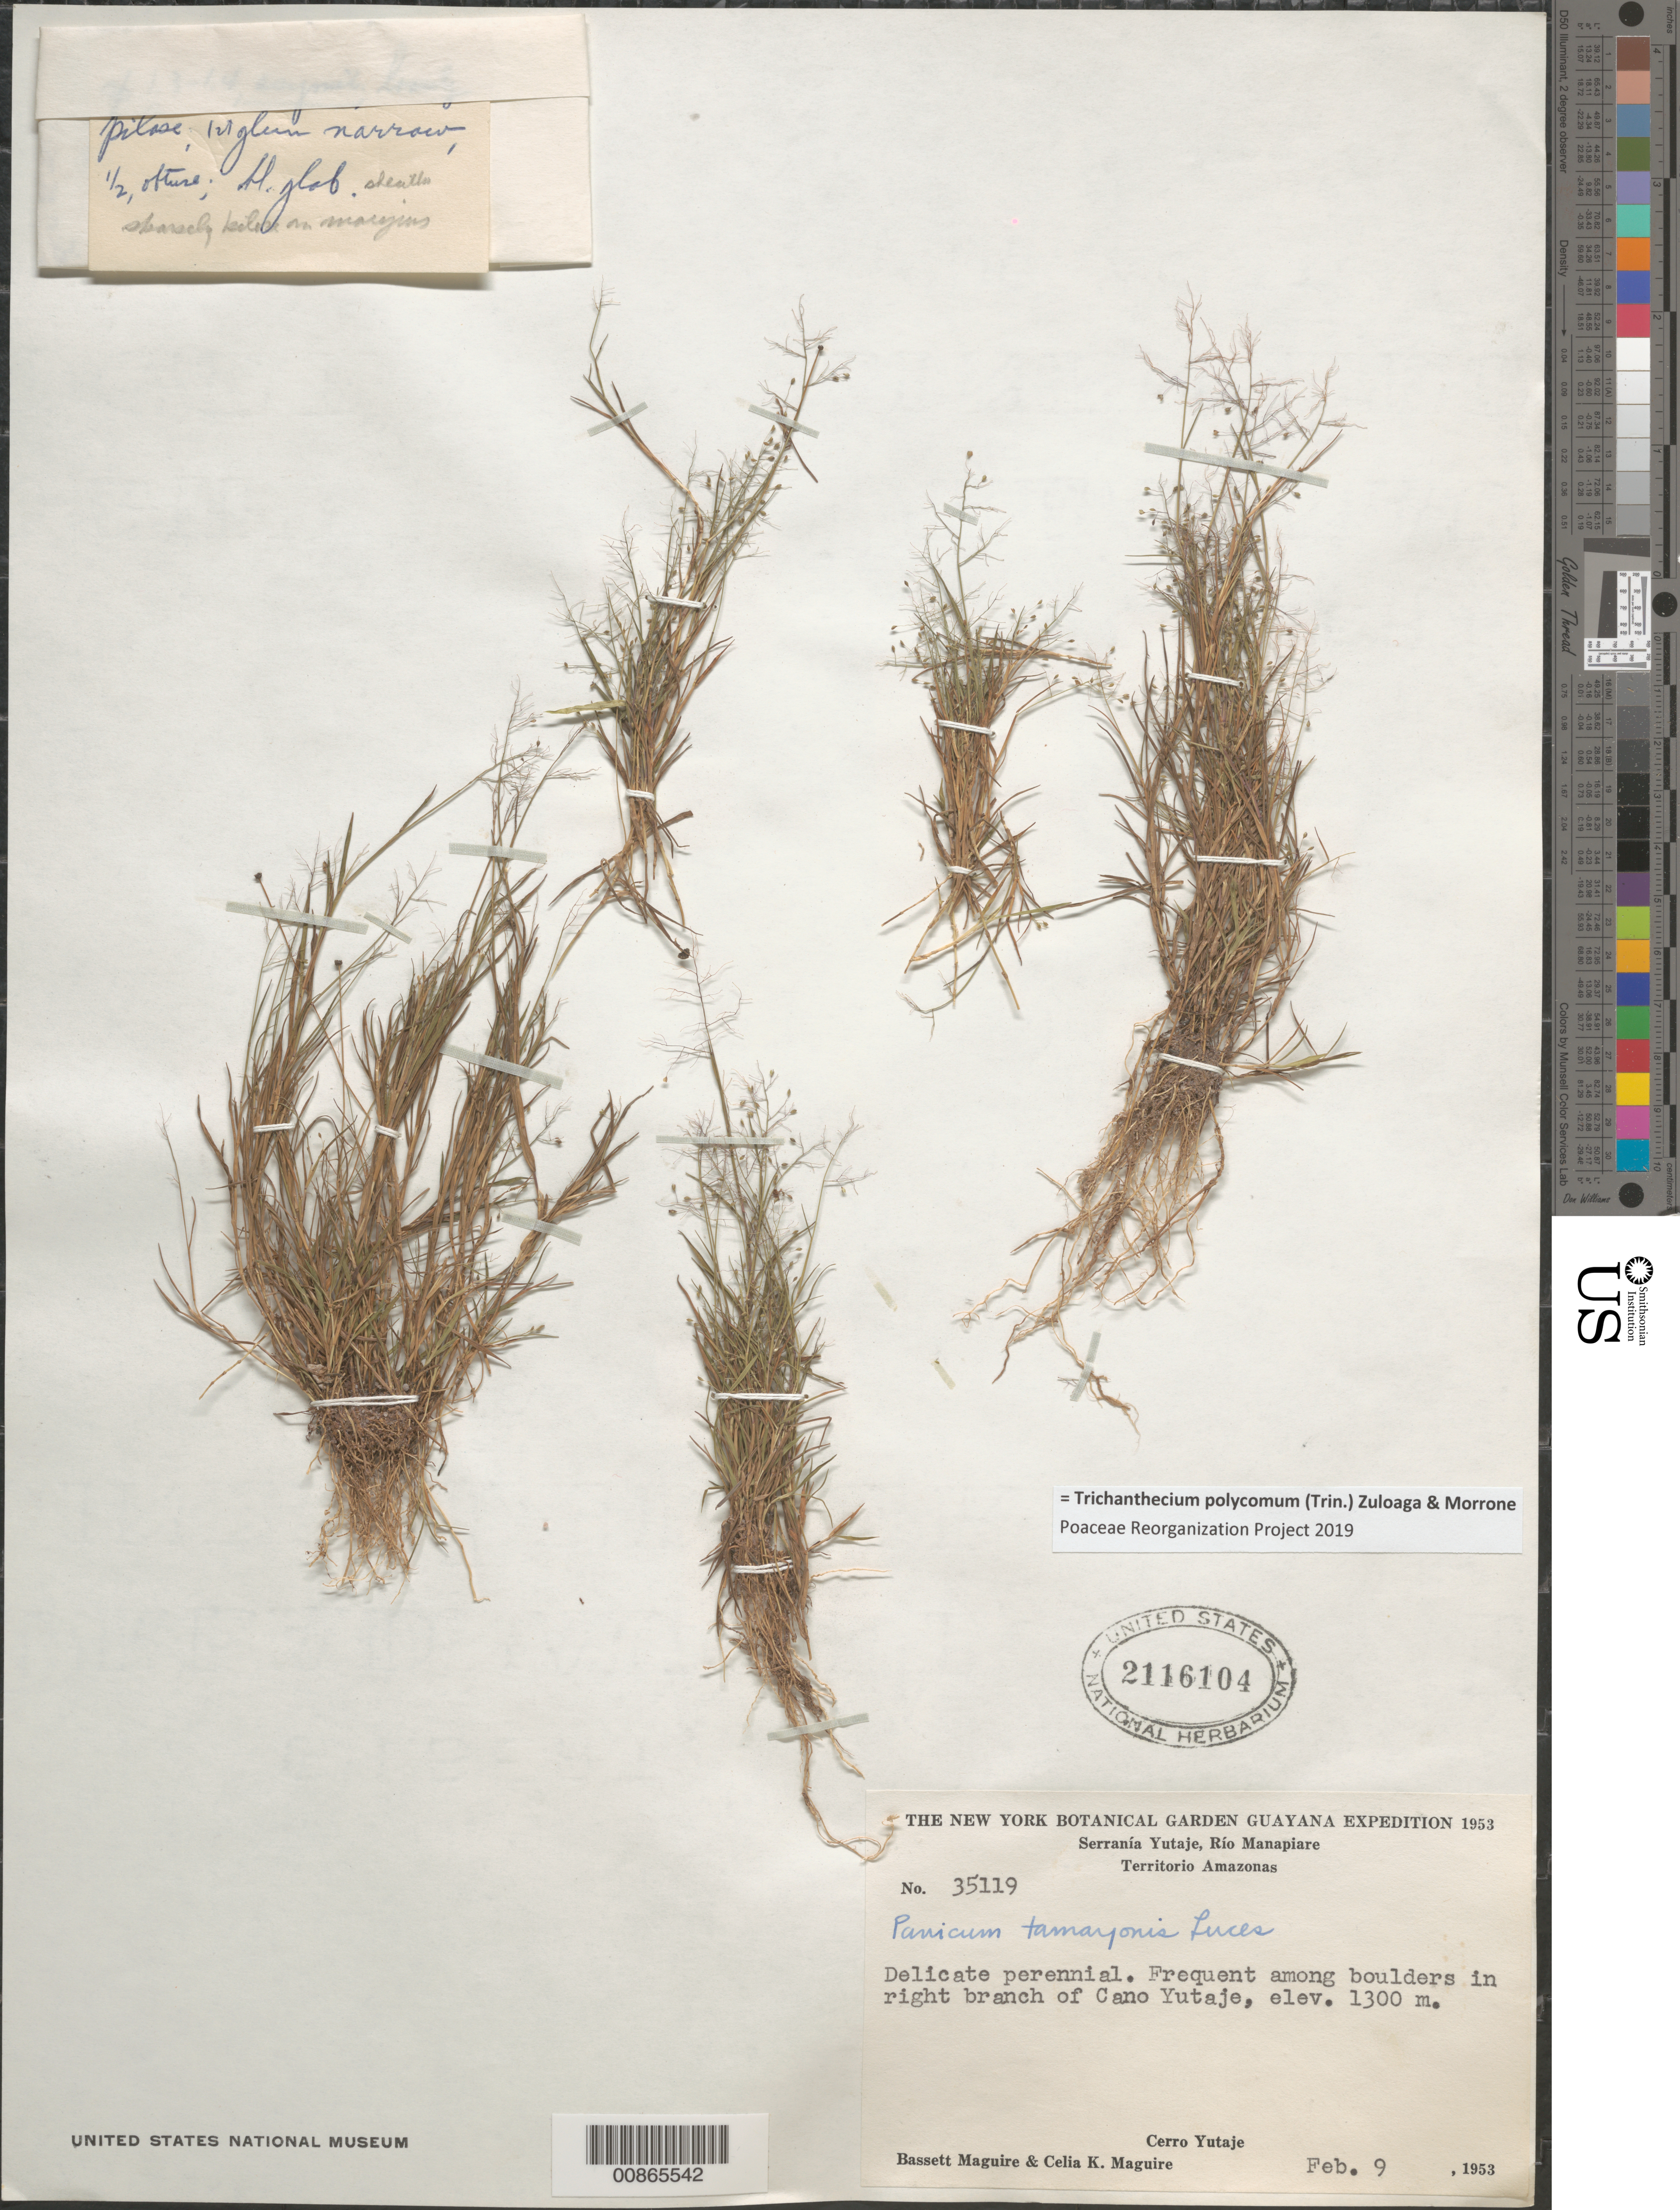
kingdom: Plantae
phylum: Tracheophyta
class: Liliopsida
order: Poales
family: Poaceae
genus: Trichanthecium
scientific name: Trichanthecium polycomum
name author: (Trin.) Zuloaga & Morrone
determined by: Poaceae Reorganization Project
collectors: B. Maguire & C. K. Maguire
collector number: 35119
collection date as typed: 9-Feb-53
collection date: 1953-02-09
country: Venezuela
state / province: Amazonas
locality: Serranía Yutajé, Caño Yutajé, Río Manapiare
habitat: Among boulders in caño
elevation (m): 1300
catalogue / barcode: US 2116104